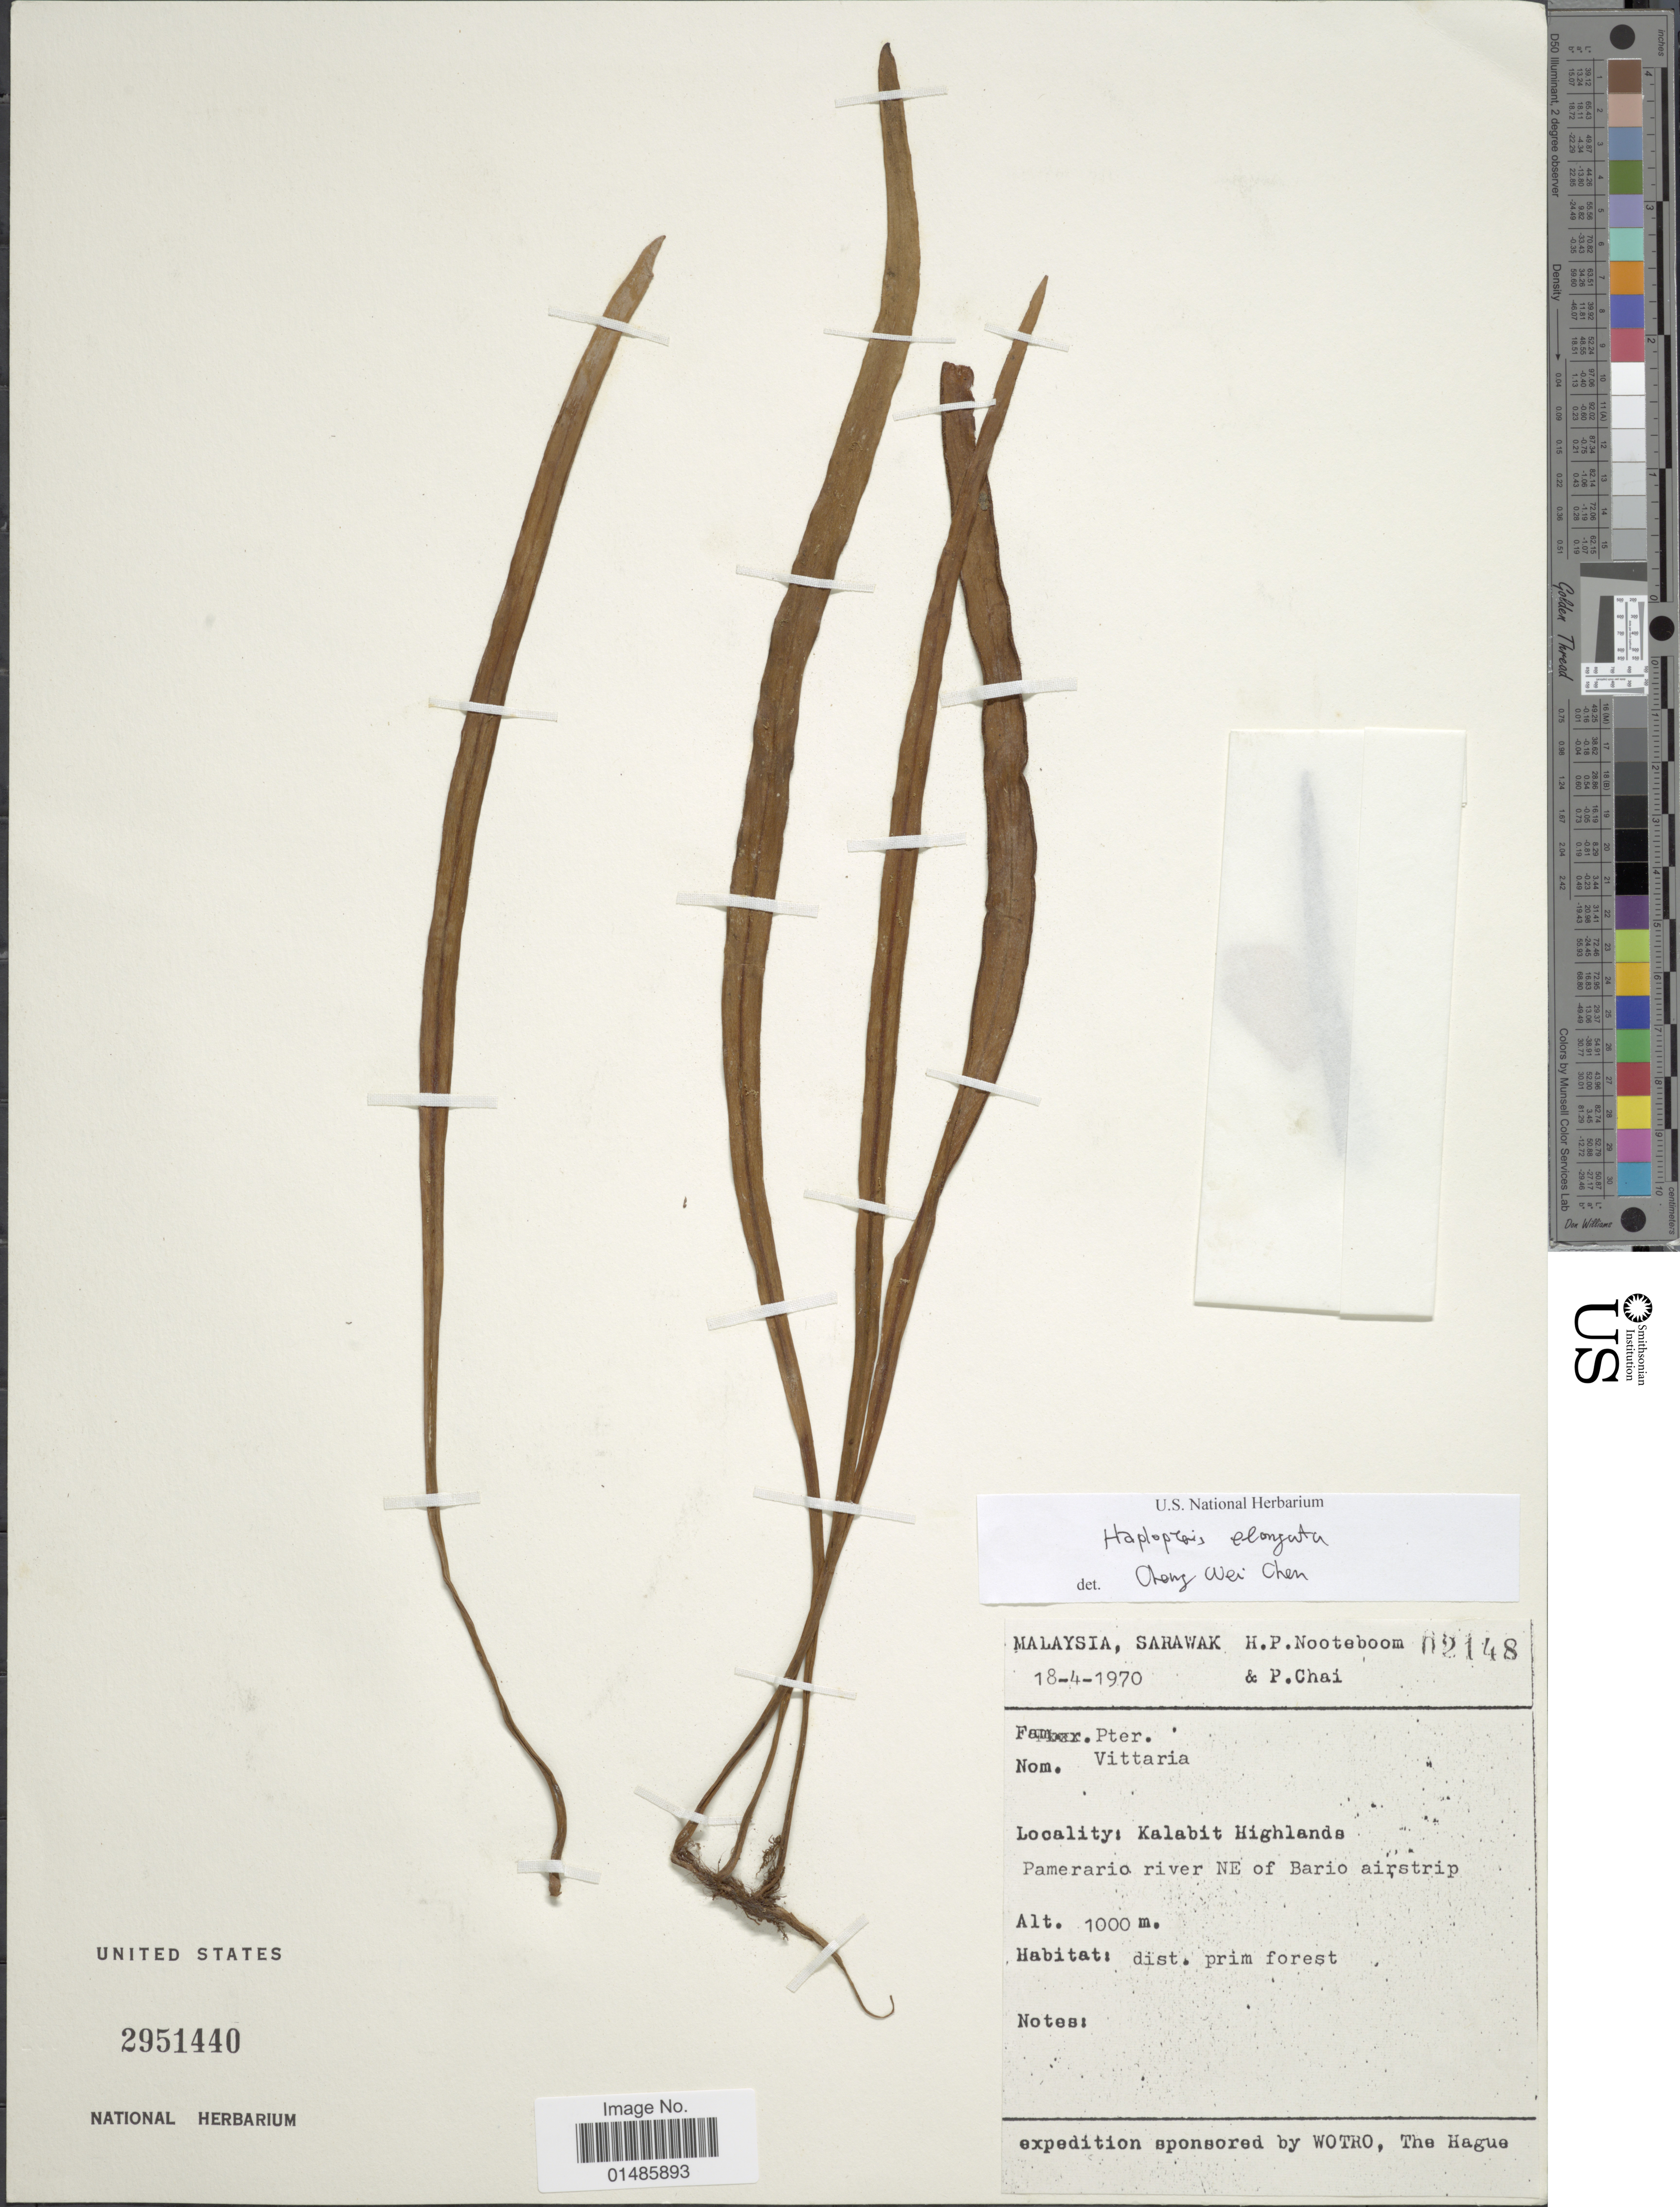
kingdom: Plantae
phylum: Tracheophyta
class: Polypodiopsida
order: Polypodiales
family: Pteridaceae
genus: Haplopteris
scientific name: Haplopteris elongata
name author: (Sw.) Crane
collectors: H. P. Nooteboom & P. Chai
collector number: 02148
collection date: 1970-04-18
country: Malaysia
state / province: Sarawak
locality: Kalabit Highlands. Pamerario river NE of Bario airstrip.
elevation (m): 1000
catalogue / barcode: US 2951440